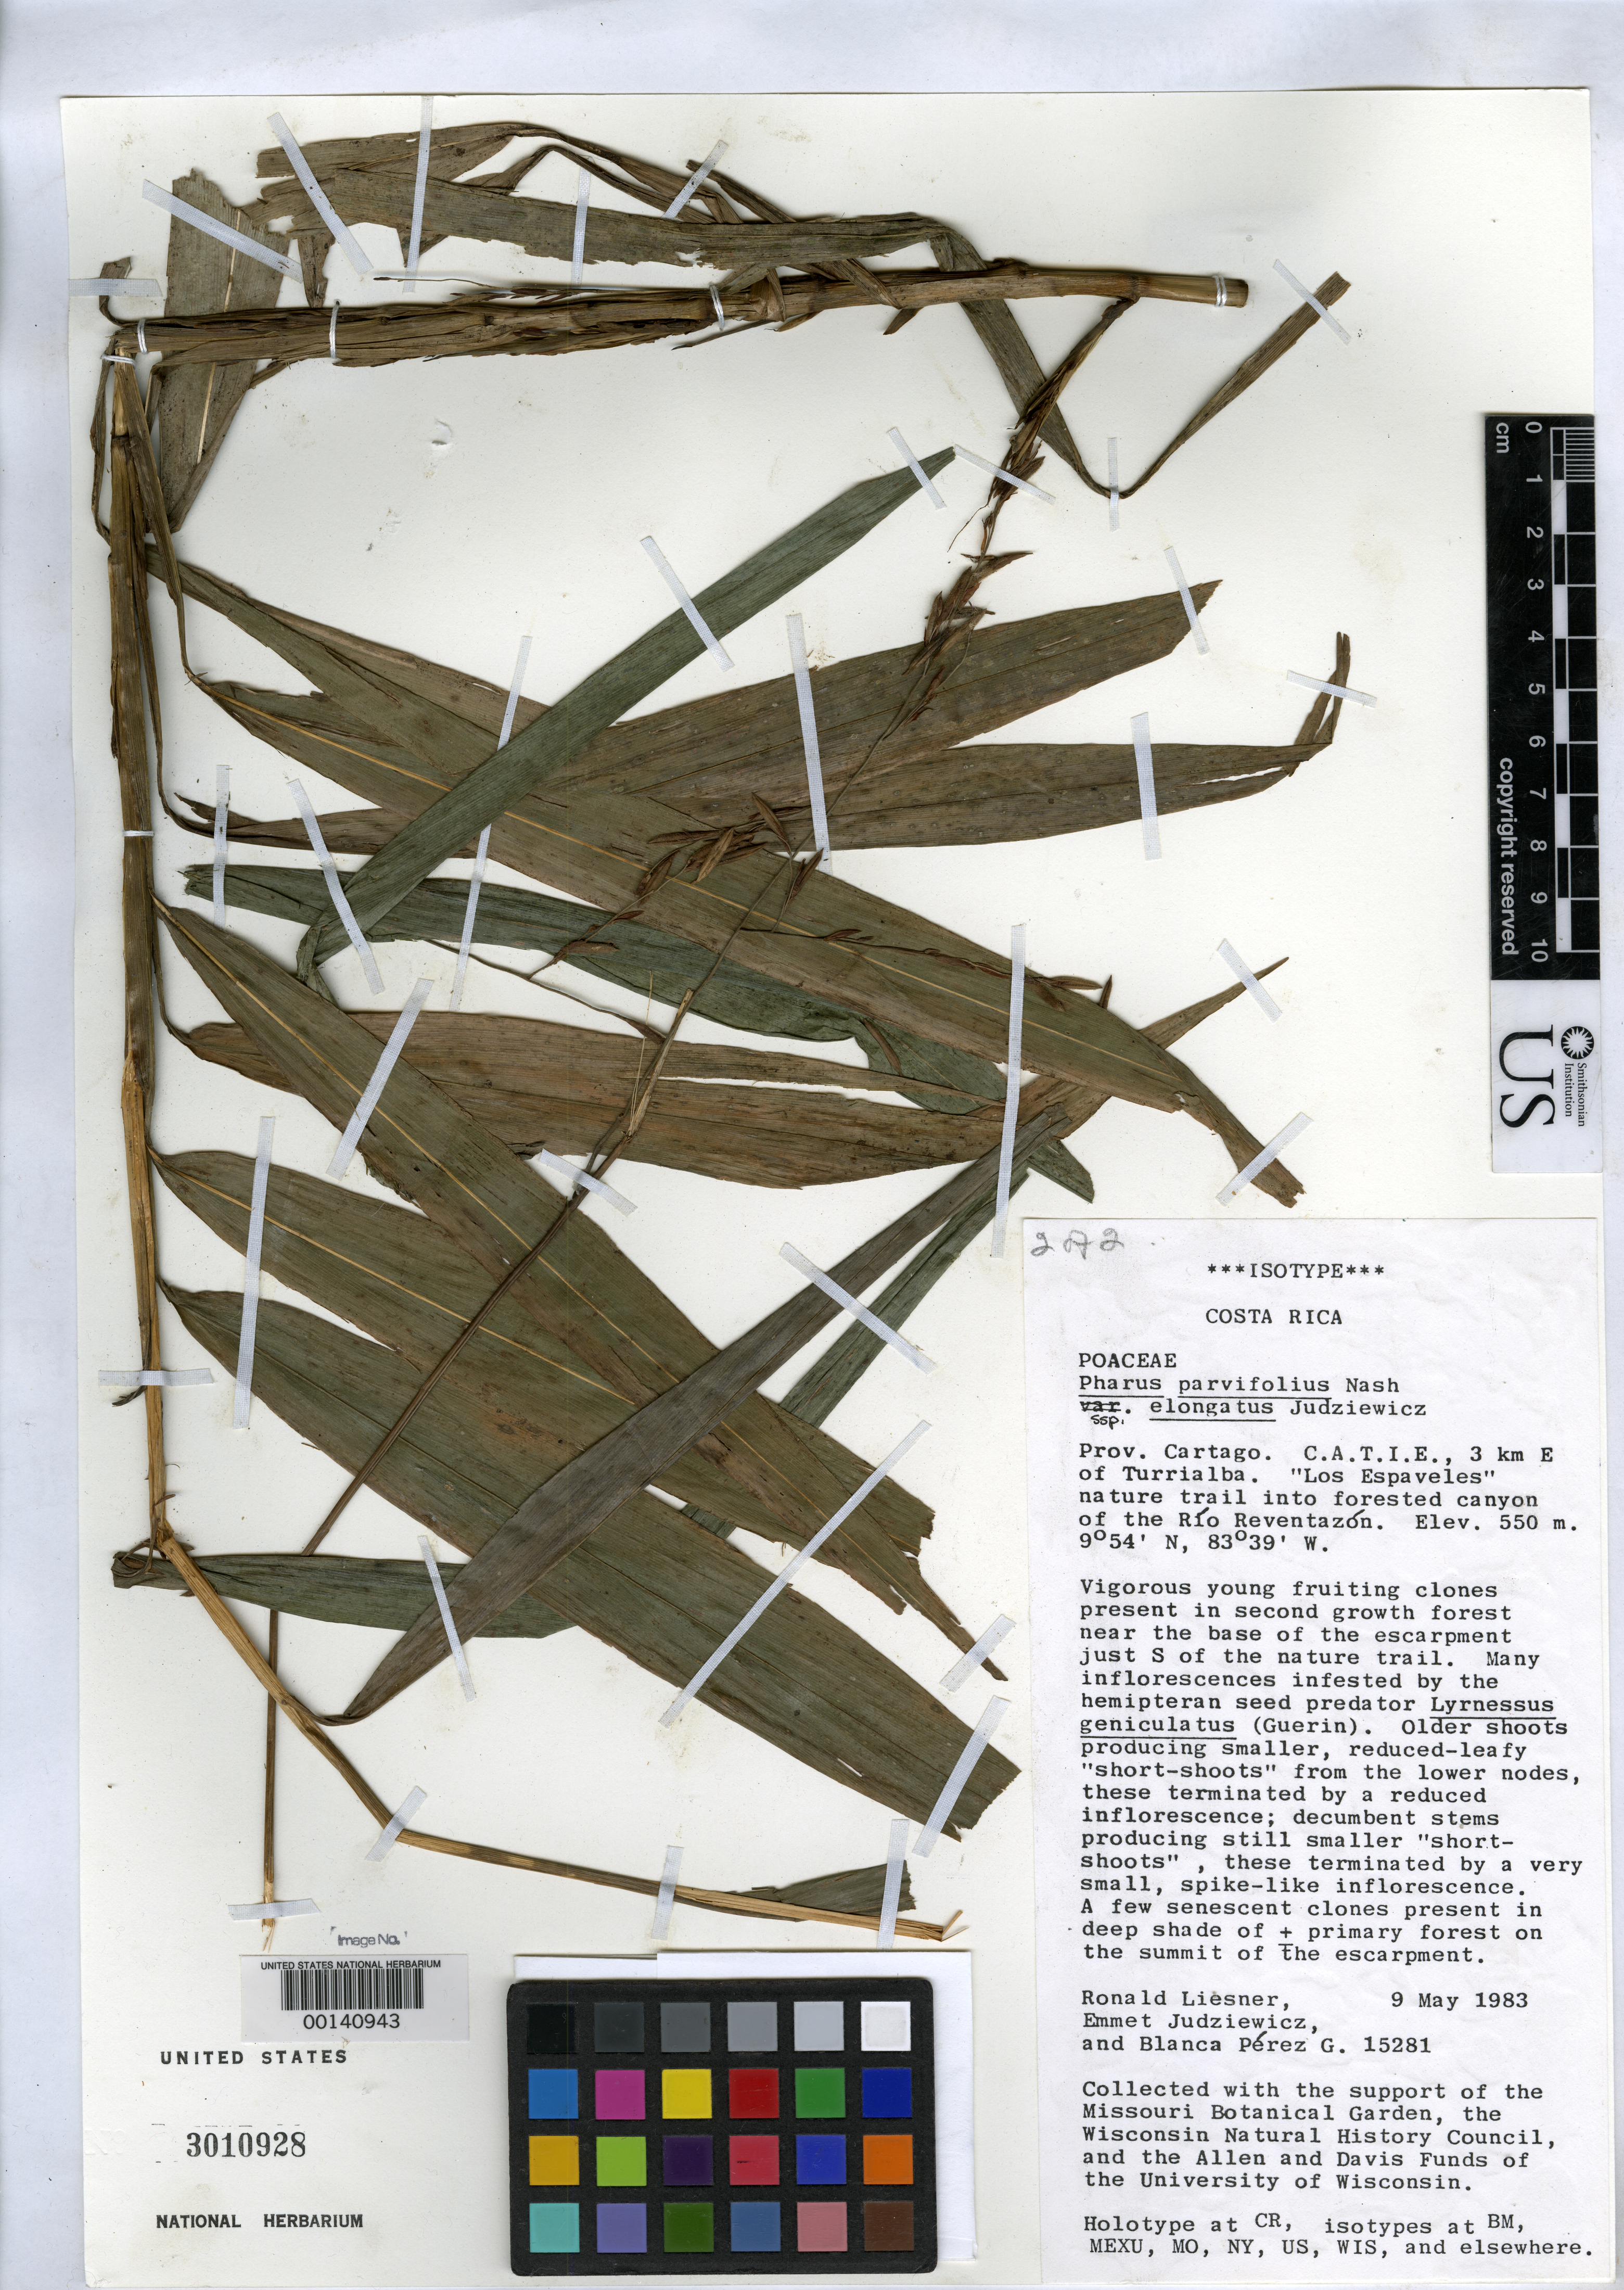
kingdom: Plantae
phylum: Tracheophyta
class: Liliopsida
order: Poales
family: Poaceae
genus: Pharus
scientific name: Pharus parvifolius subsp. elongatus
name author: Judz.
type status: Isotype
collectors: R. L. Liesner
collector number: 15281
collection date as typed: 09 May 1983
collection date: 1983-05-09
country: Costa Rica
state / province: Cartago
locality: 3 km E of Turrialba, canyon of Rio Reventazon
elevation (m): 550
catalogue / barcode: US 3010928